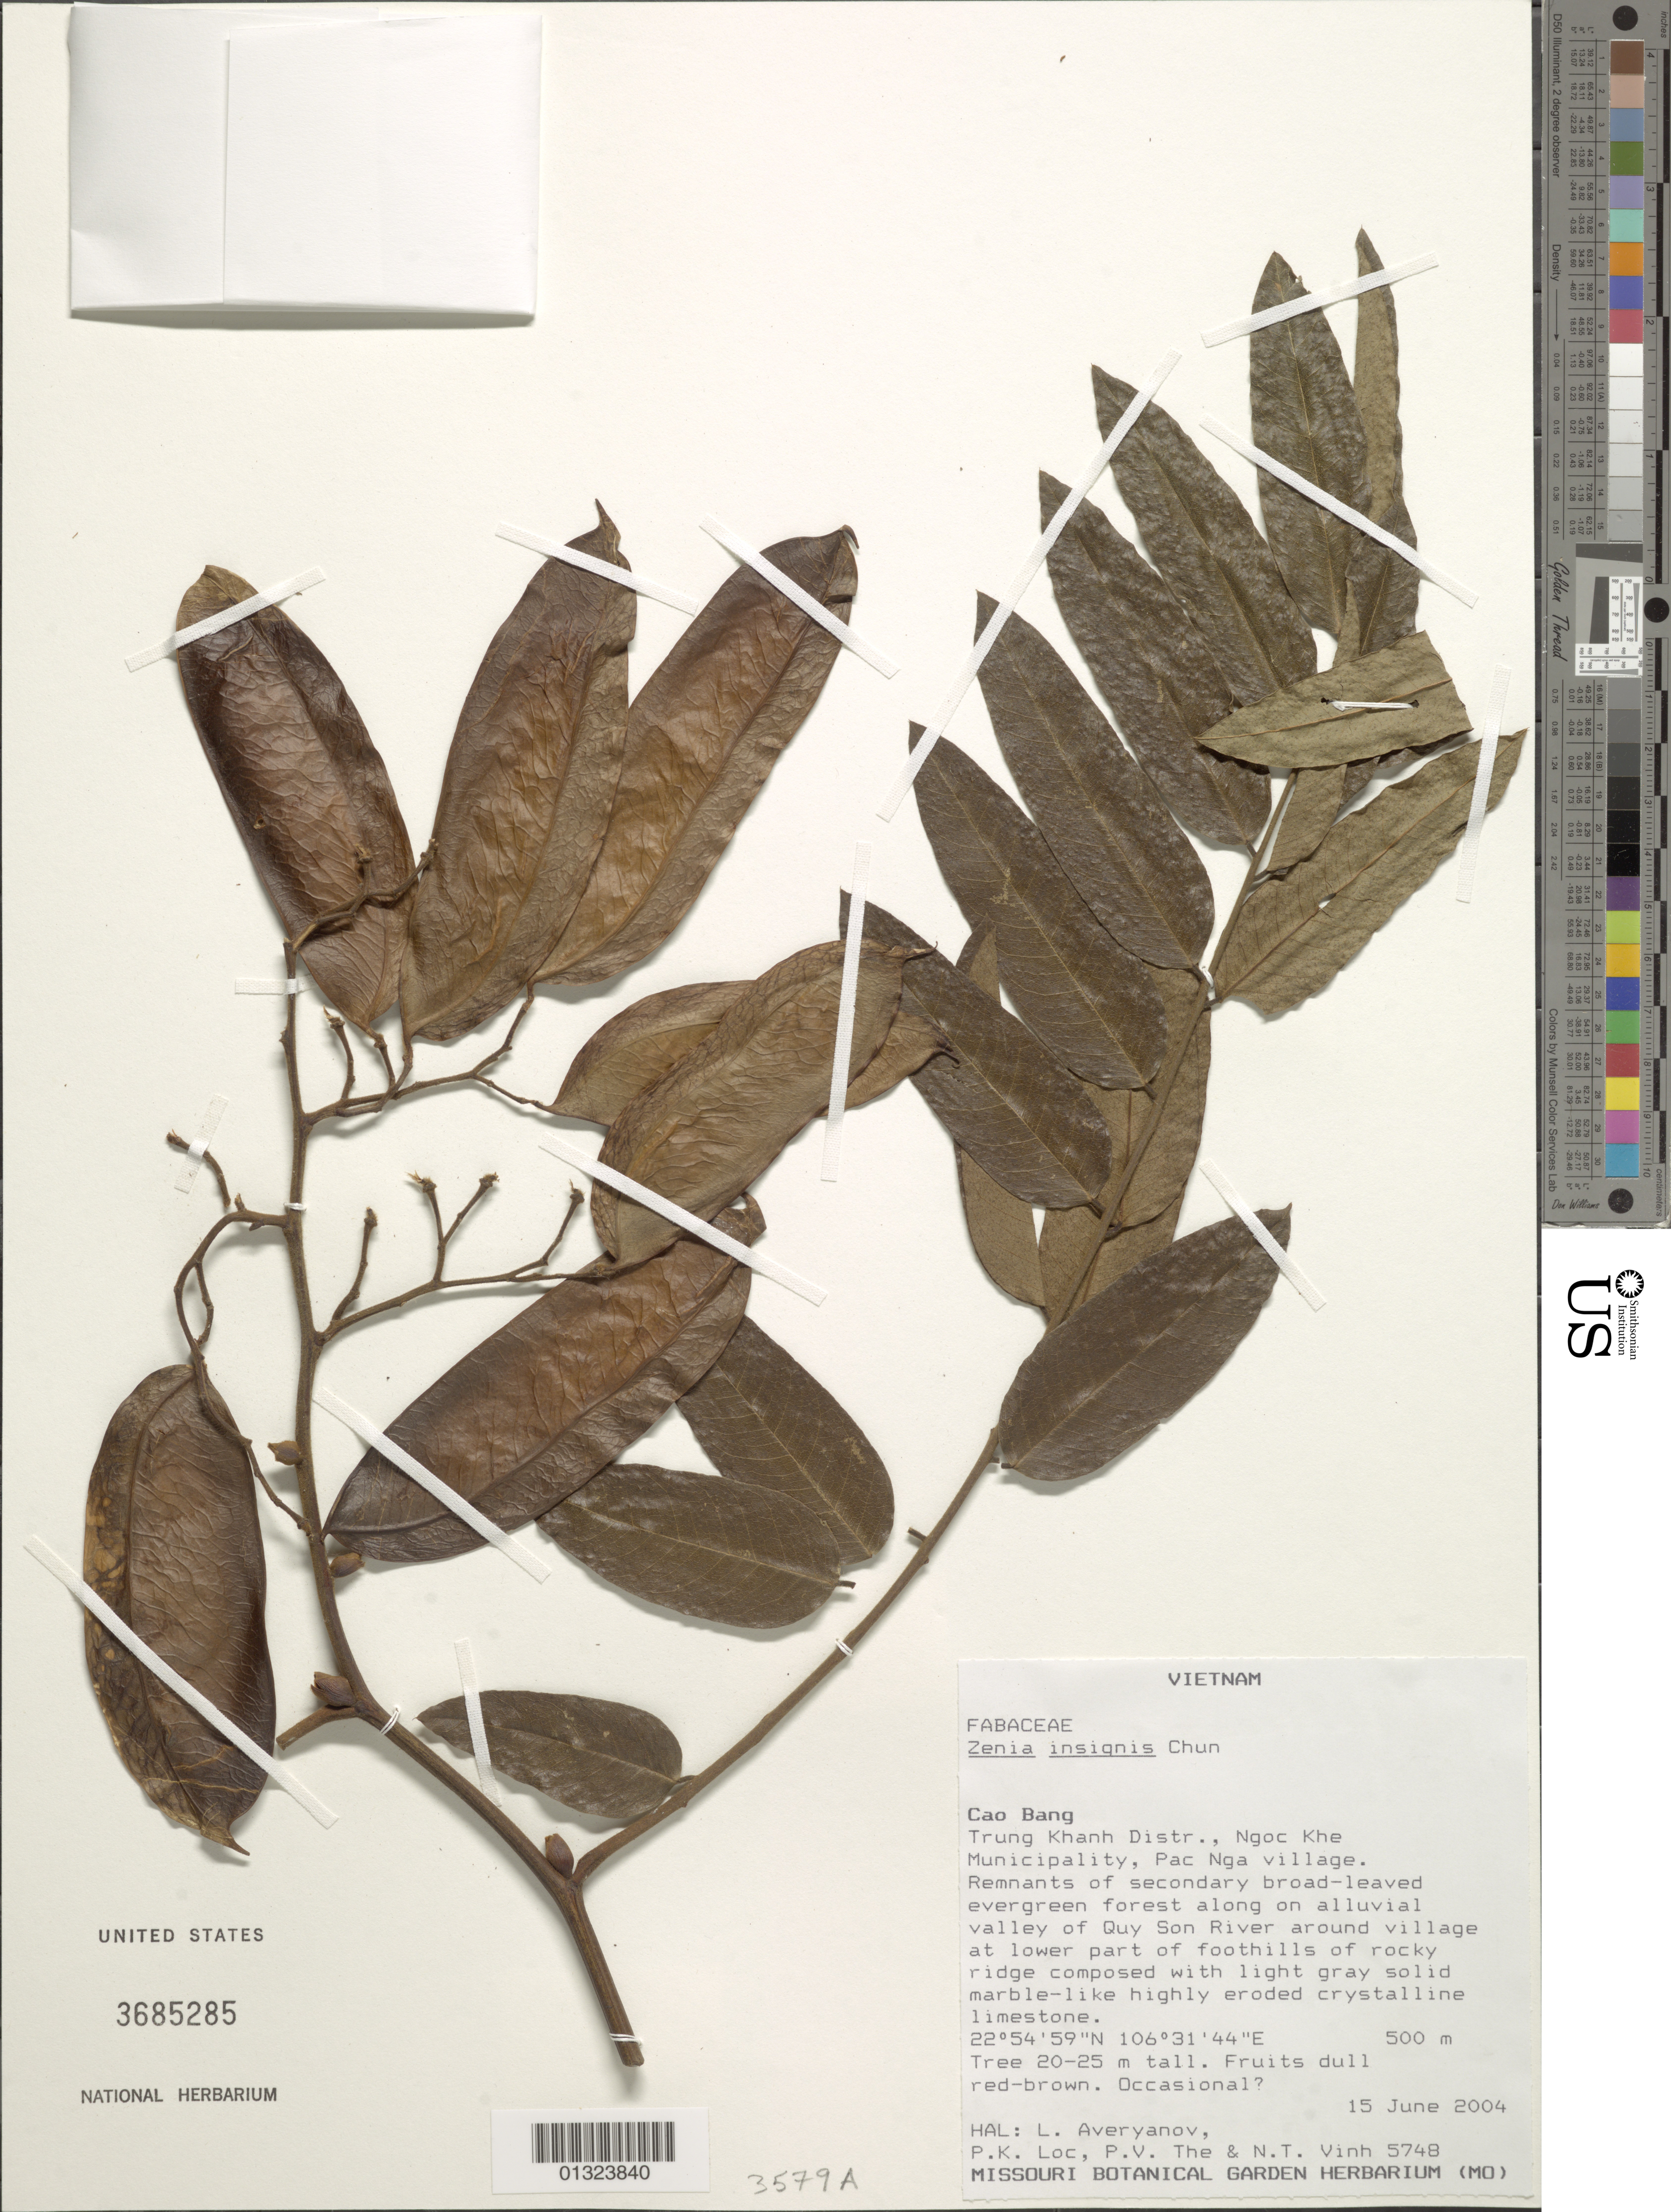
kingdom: Plantae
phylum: Tracheophyta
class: Magnoliopsida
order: Fabales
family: Fabaceae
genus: Zenia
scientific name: Zenia insignis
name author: Chun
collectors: L. Averyanov, P. K. Lôc, P. The & N. Vinh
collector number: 5748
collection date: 2004-06-15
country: Vietnam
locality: Trung Khanh Distr., Ngoc Khe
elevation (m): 500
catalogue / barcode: US 3685285